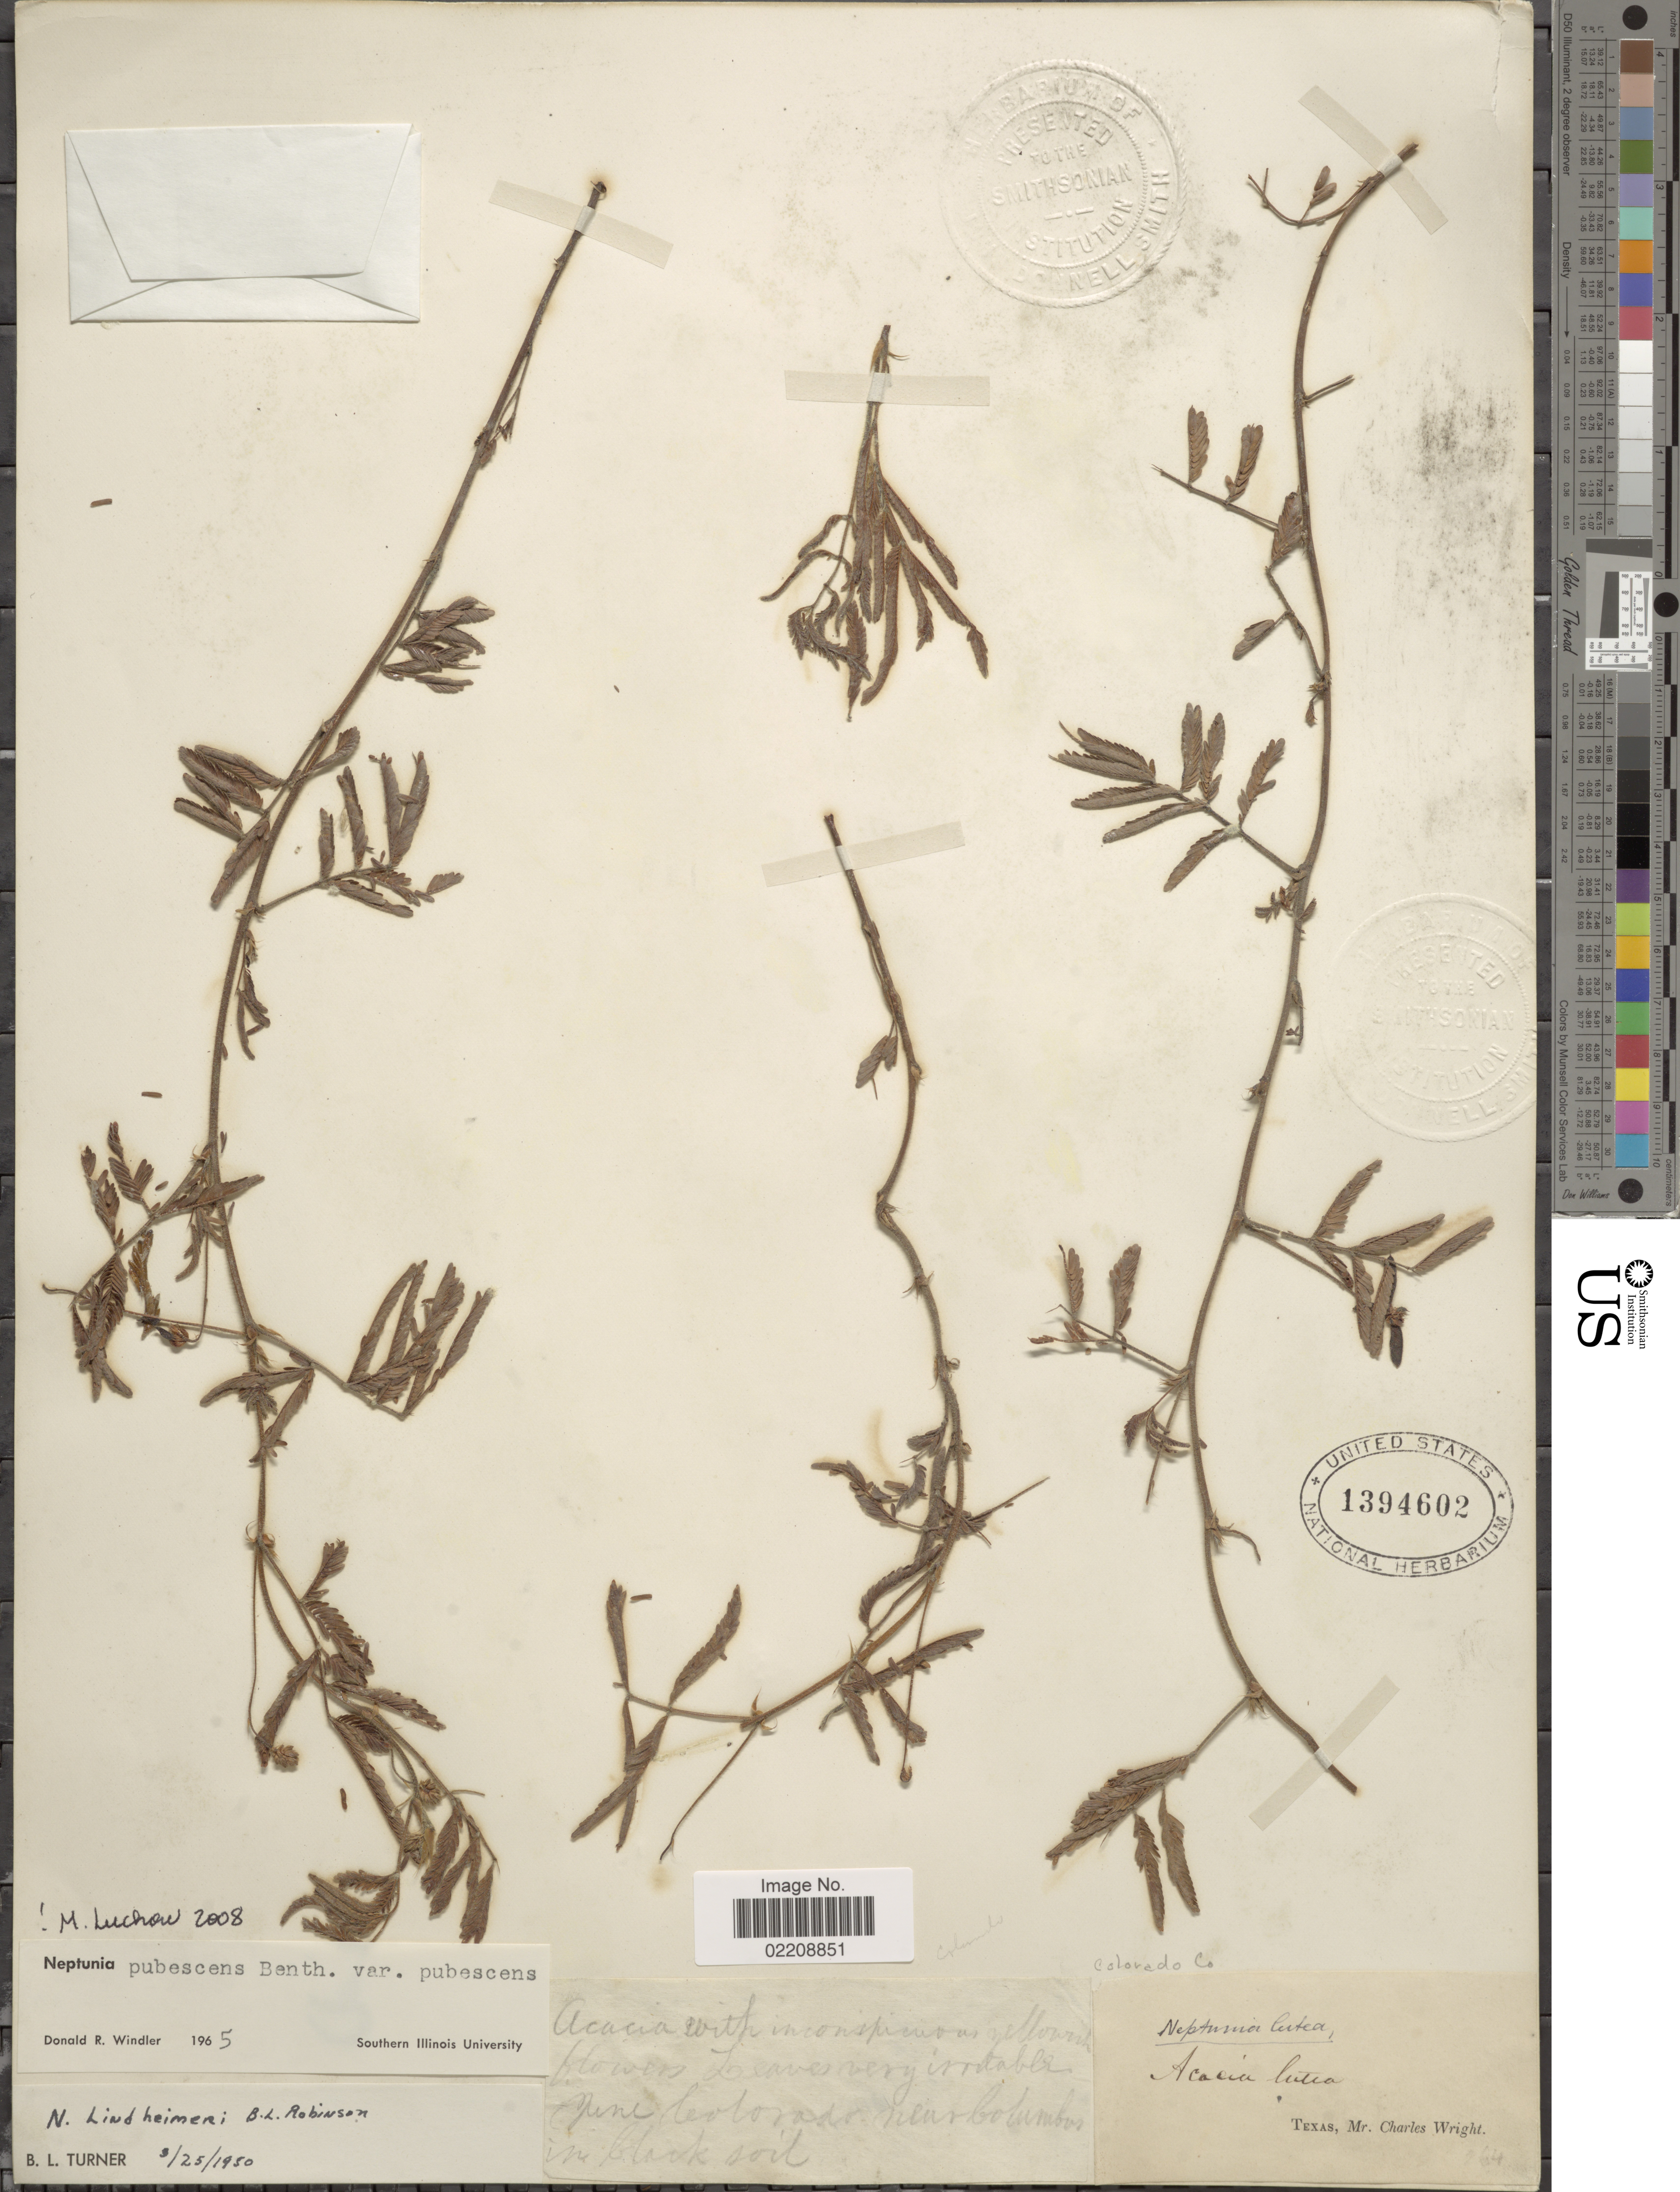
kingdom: Plantae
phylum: Tracheophyta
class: Magnoliopsida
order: Fabales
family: Fabaceae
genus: Neptunia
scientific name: Neptunia pubescens var. pubescens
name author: Benth.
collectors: C. Wright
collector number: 264*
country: United States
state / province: Texas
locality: Colorado Co.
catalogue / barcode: US 1394602